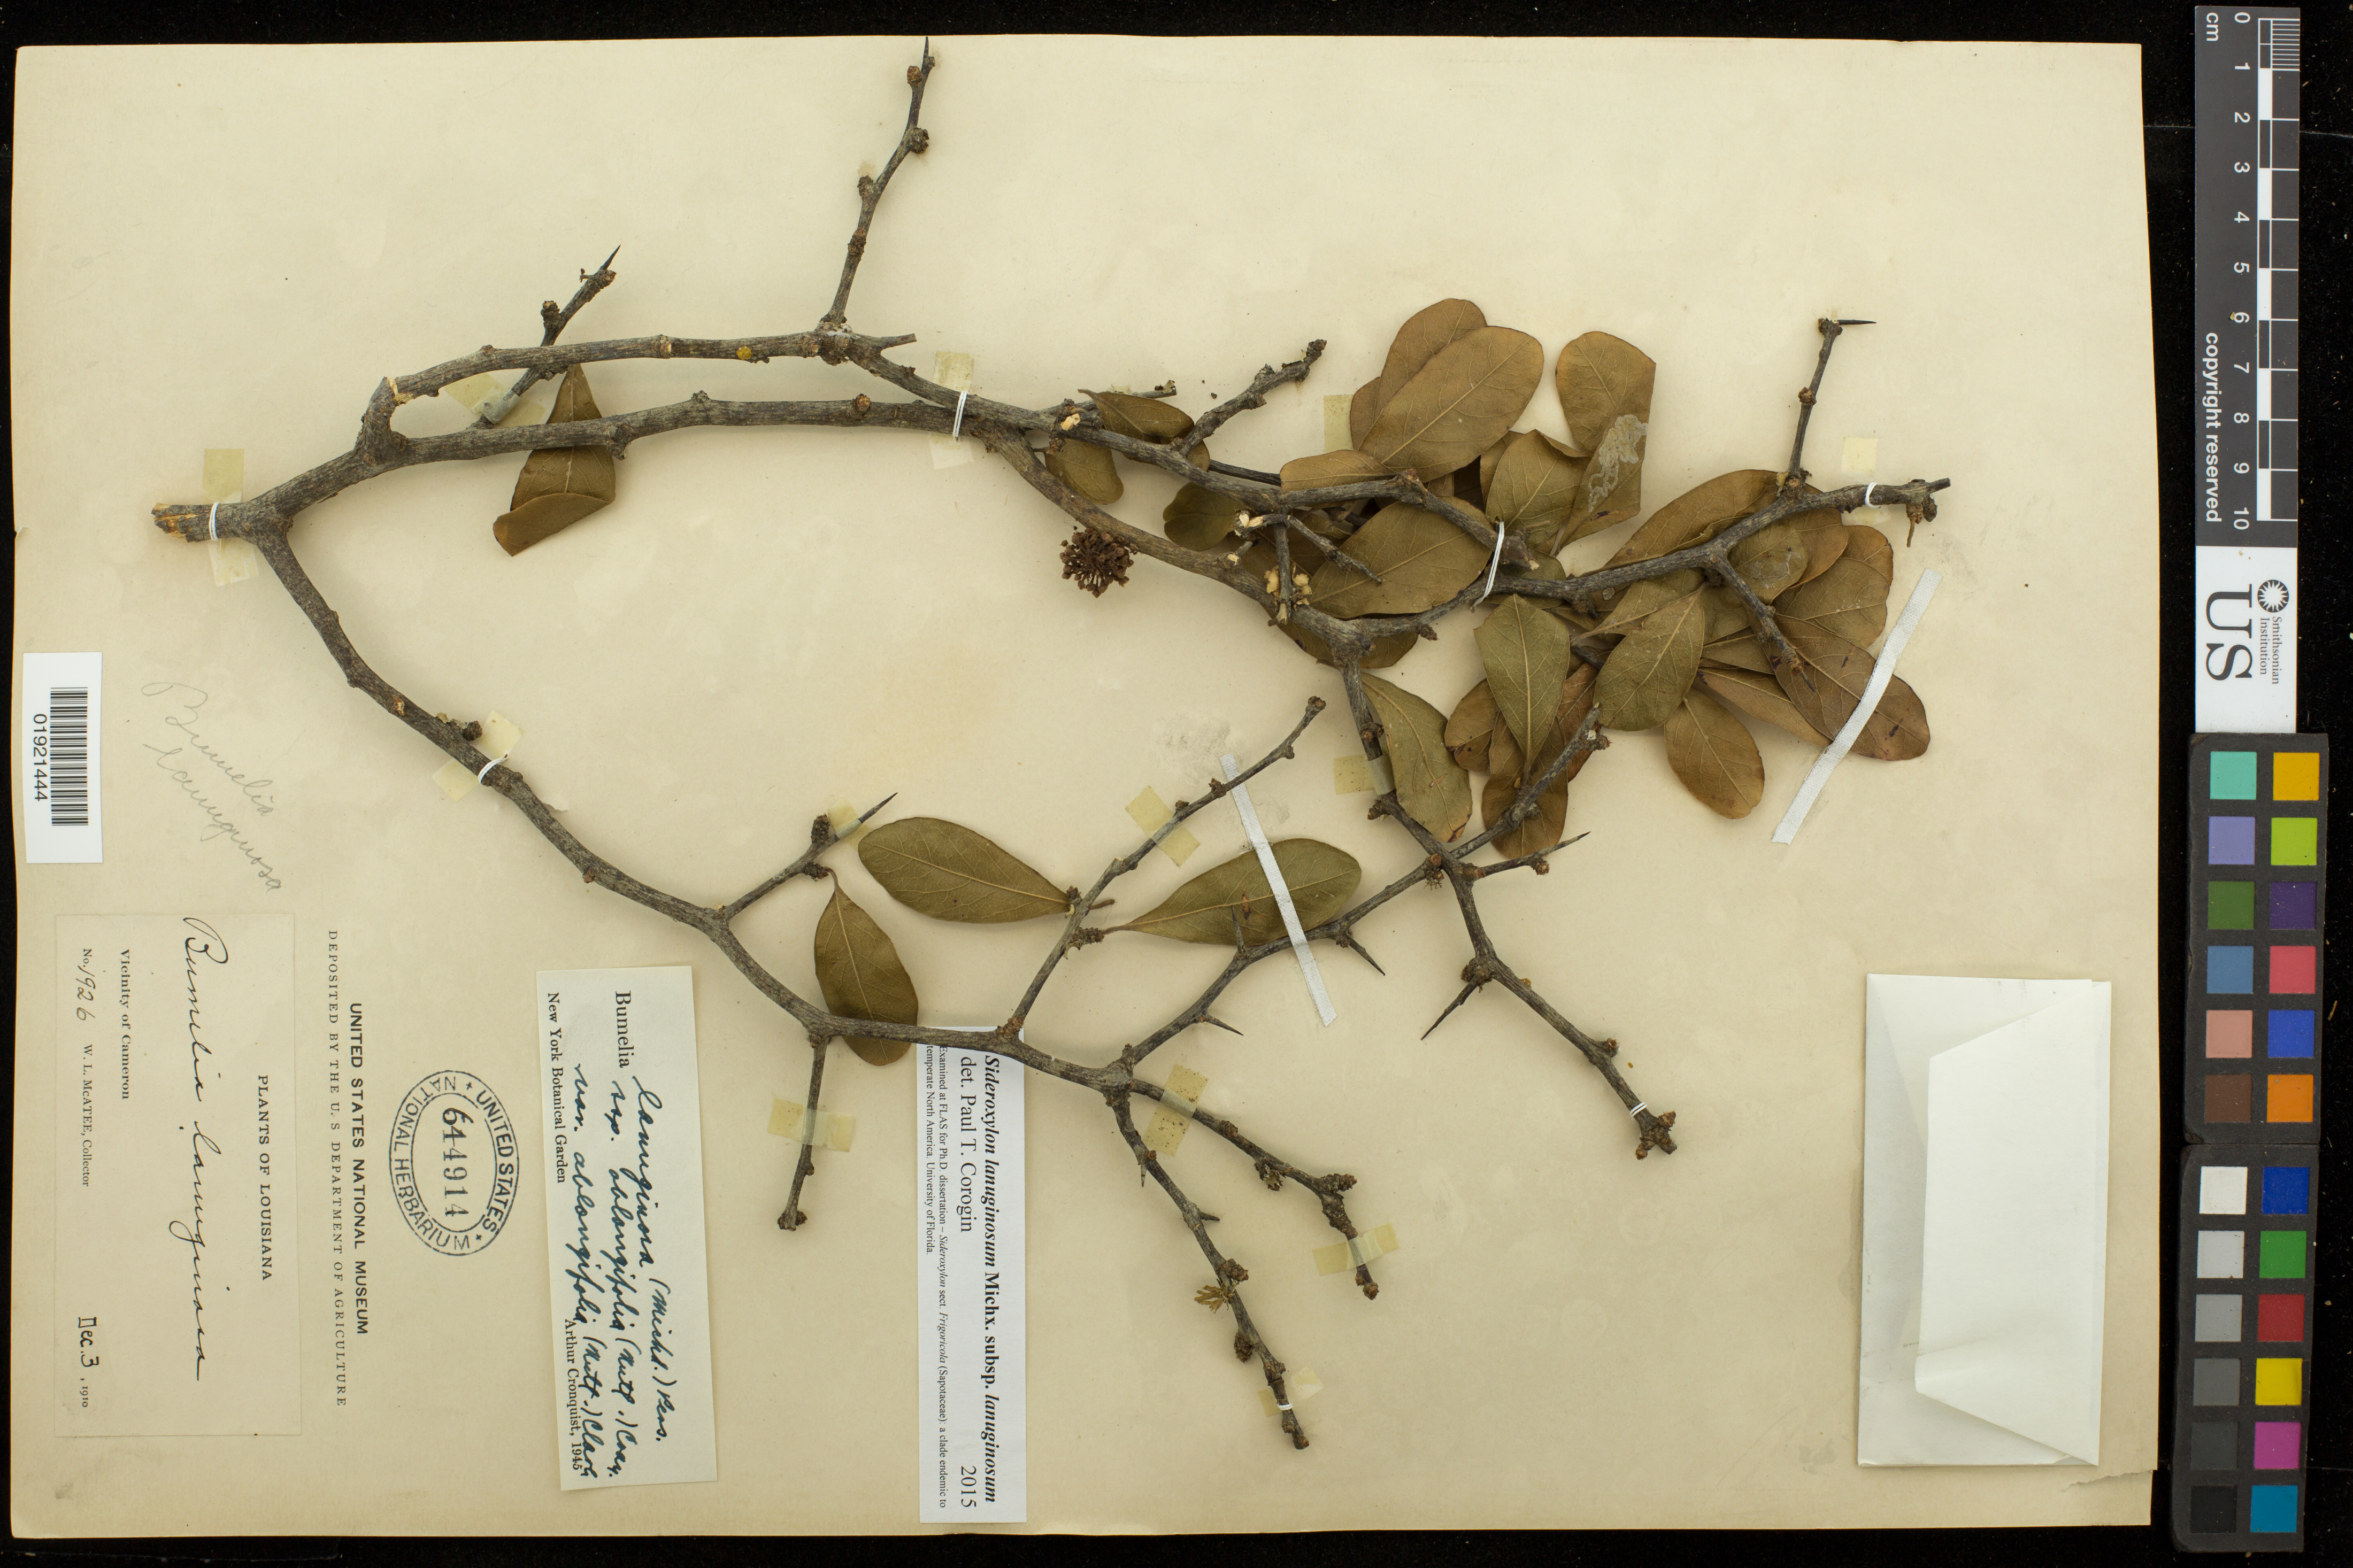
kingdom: Plantae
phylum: Tracheophyta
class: Magnoliopsida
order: Ericales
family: Sapotaceae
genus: Sideroxylon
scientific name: Sideroxylon lanuginosum subsp. lanuginosum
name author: Michx.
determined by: Corogin, P. T.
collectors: W. McAtee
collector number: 1926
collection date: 1910-12-03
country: United States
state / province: Louisiana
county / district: Cameron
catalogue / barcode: US 644914